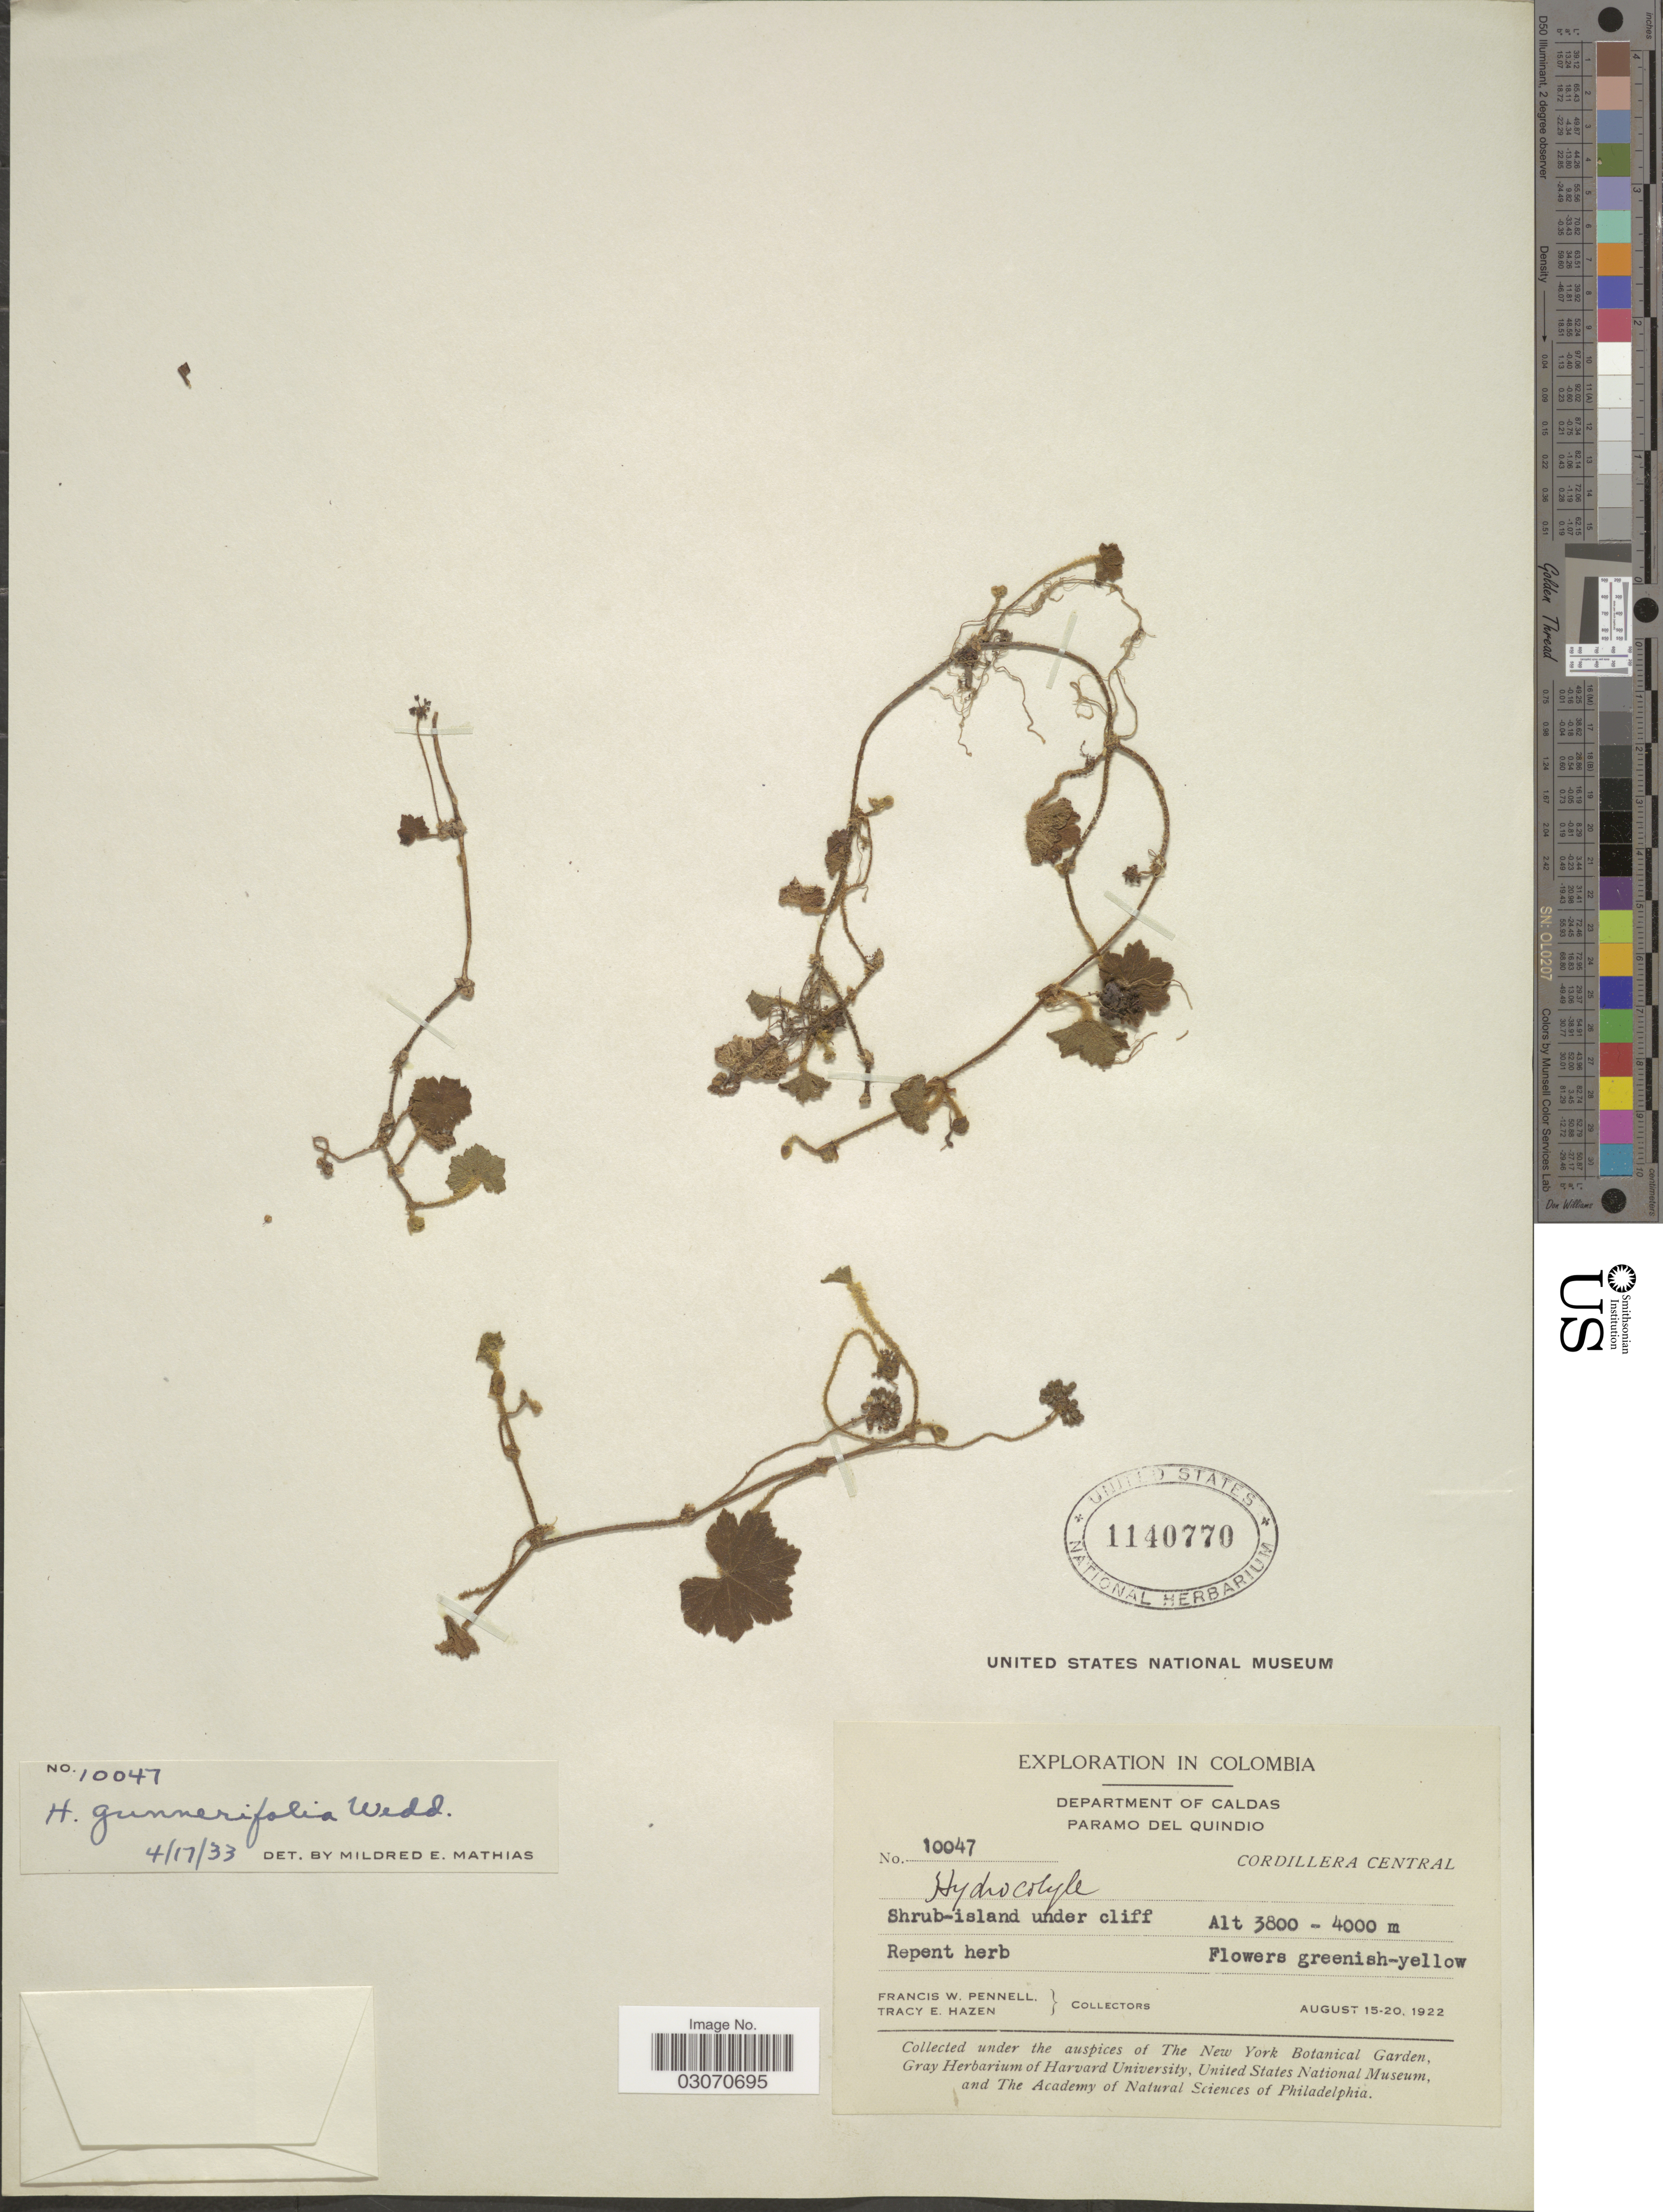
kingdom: Plantae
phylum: Tracheophyta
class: Magnoliopsida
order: Apiales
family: Araliaceae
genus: Hydrocotyle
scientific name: Hydrocotyle gunnerifolia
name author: Wedd.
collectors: F. W. Pennell & T. E. Hazen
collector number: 10047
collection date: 1922-08-15/1922-08-20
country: Colombia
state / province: Caldas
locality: Department of Caldas, Paramo del Quindio, Cordillera Central.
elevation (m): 3800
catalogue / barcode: US 1140770